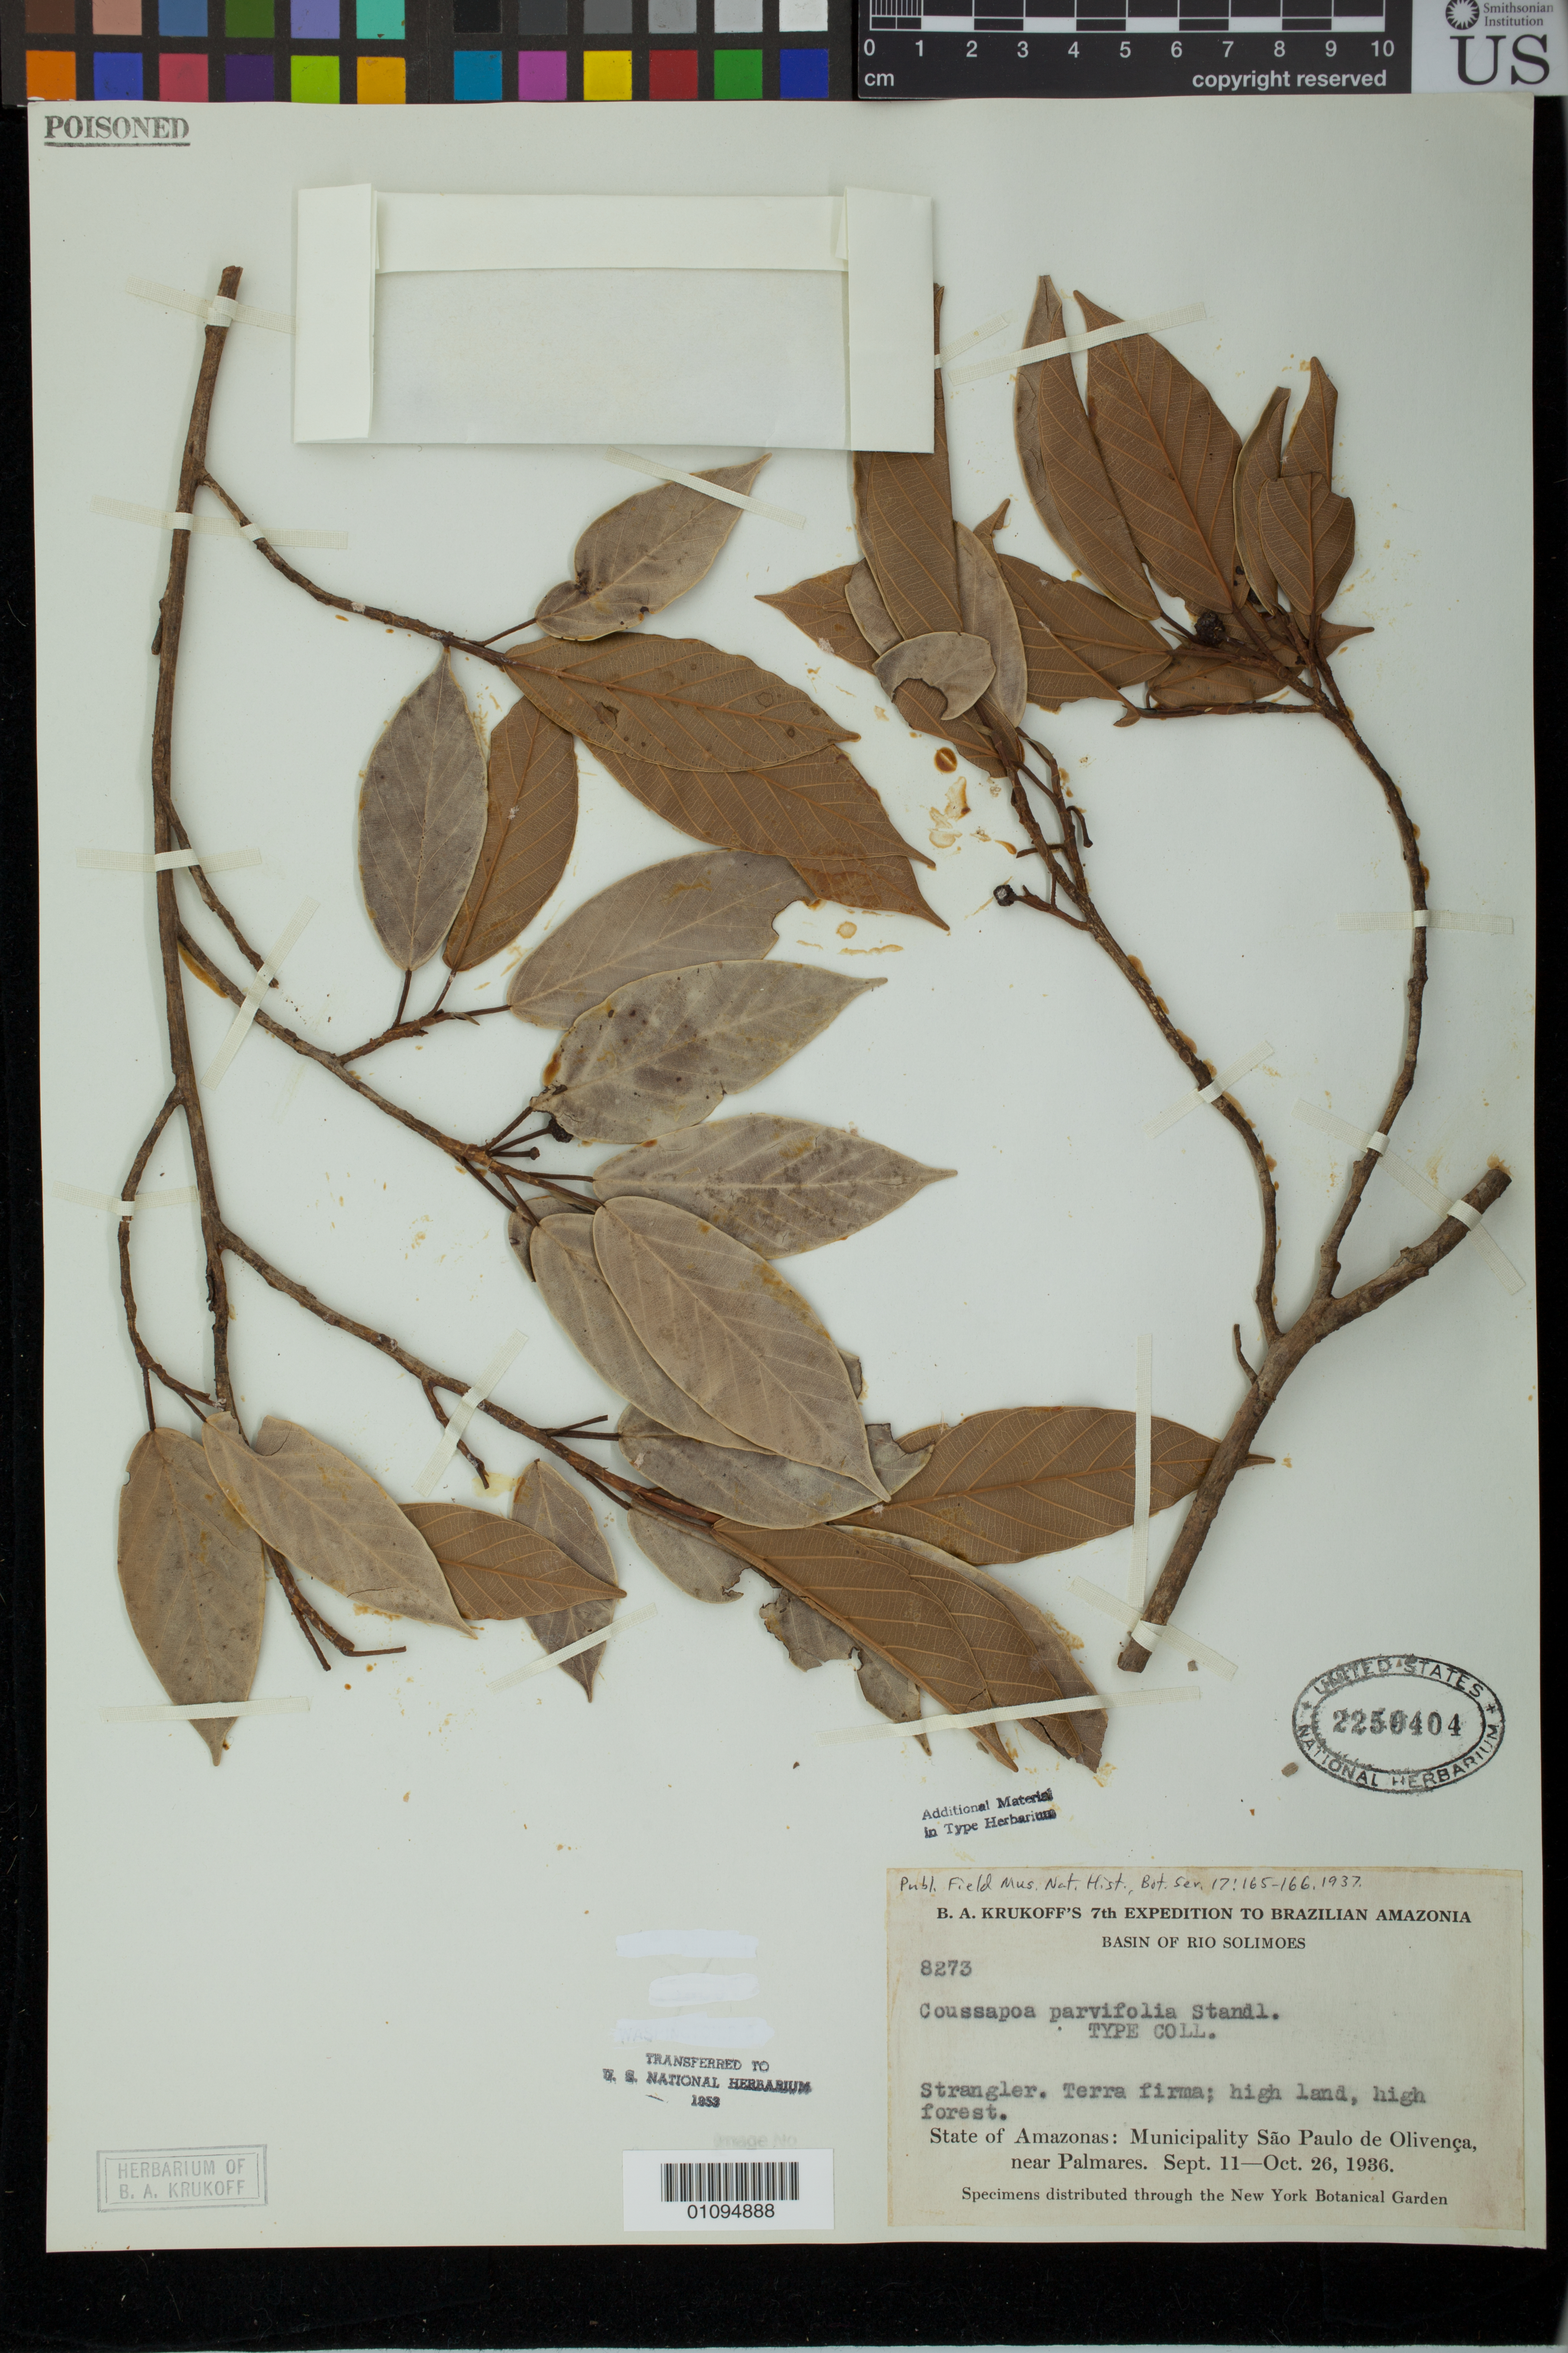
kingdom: Plantae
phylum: Tracheophyta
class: Magnoliopsida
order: Rosales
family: Urticaceae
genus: Coussapoa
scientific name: Coussapoa parvifolia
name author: Standl.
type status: Isotype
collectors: B. A. Krukoff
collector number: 8273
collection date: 1936-09-11/1936-10-26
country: Brazil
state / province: Amazônas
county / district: São Paulo de Olivença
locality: Near Palmares.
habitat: Terra firma; high land, high forest.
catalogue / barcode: US 2250404